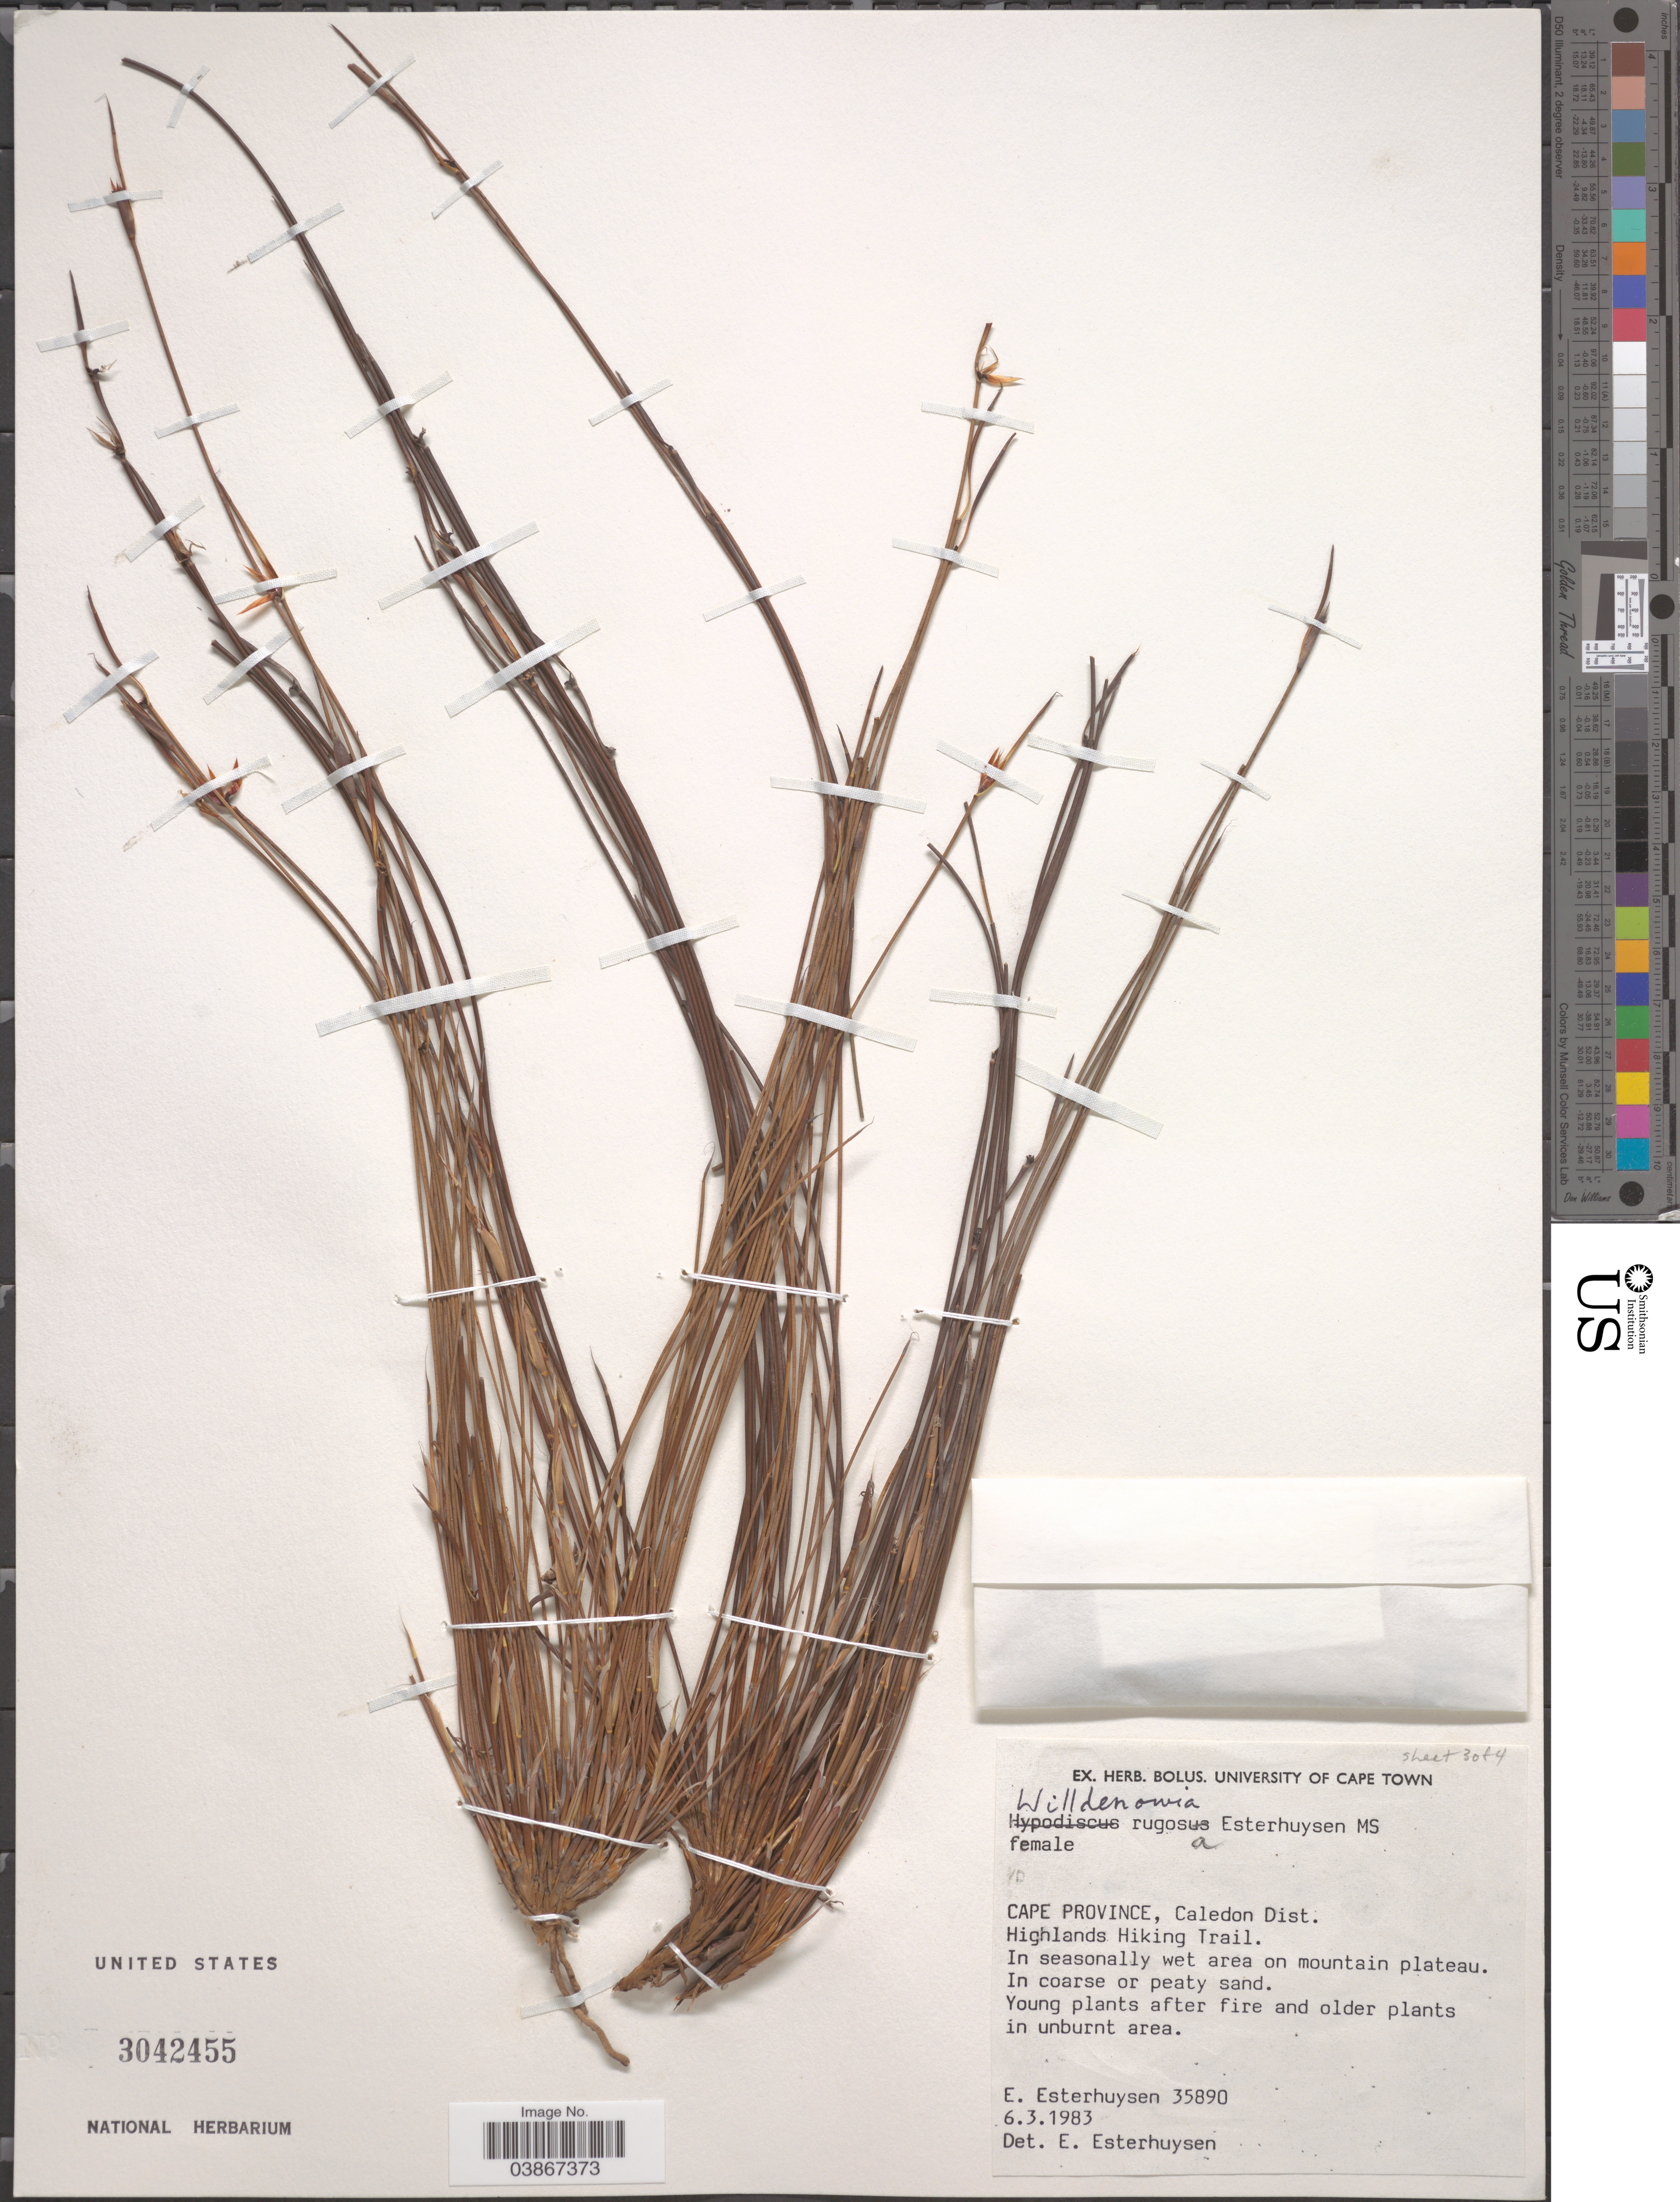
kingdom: Plantae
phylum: Tracheophyta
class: Liliopsida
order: Poales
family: Restionaceae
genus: Willdenowia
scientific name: Willdenowia rugosa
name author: Esterh.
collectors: E. E. Esterhuysen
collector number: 35890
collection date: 1983-03-06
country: South Africa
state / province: Western Cape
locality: Caledon Dist. Highlands Hiking Trail.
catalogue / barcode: US 3042455